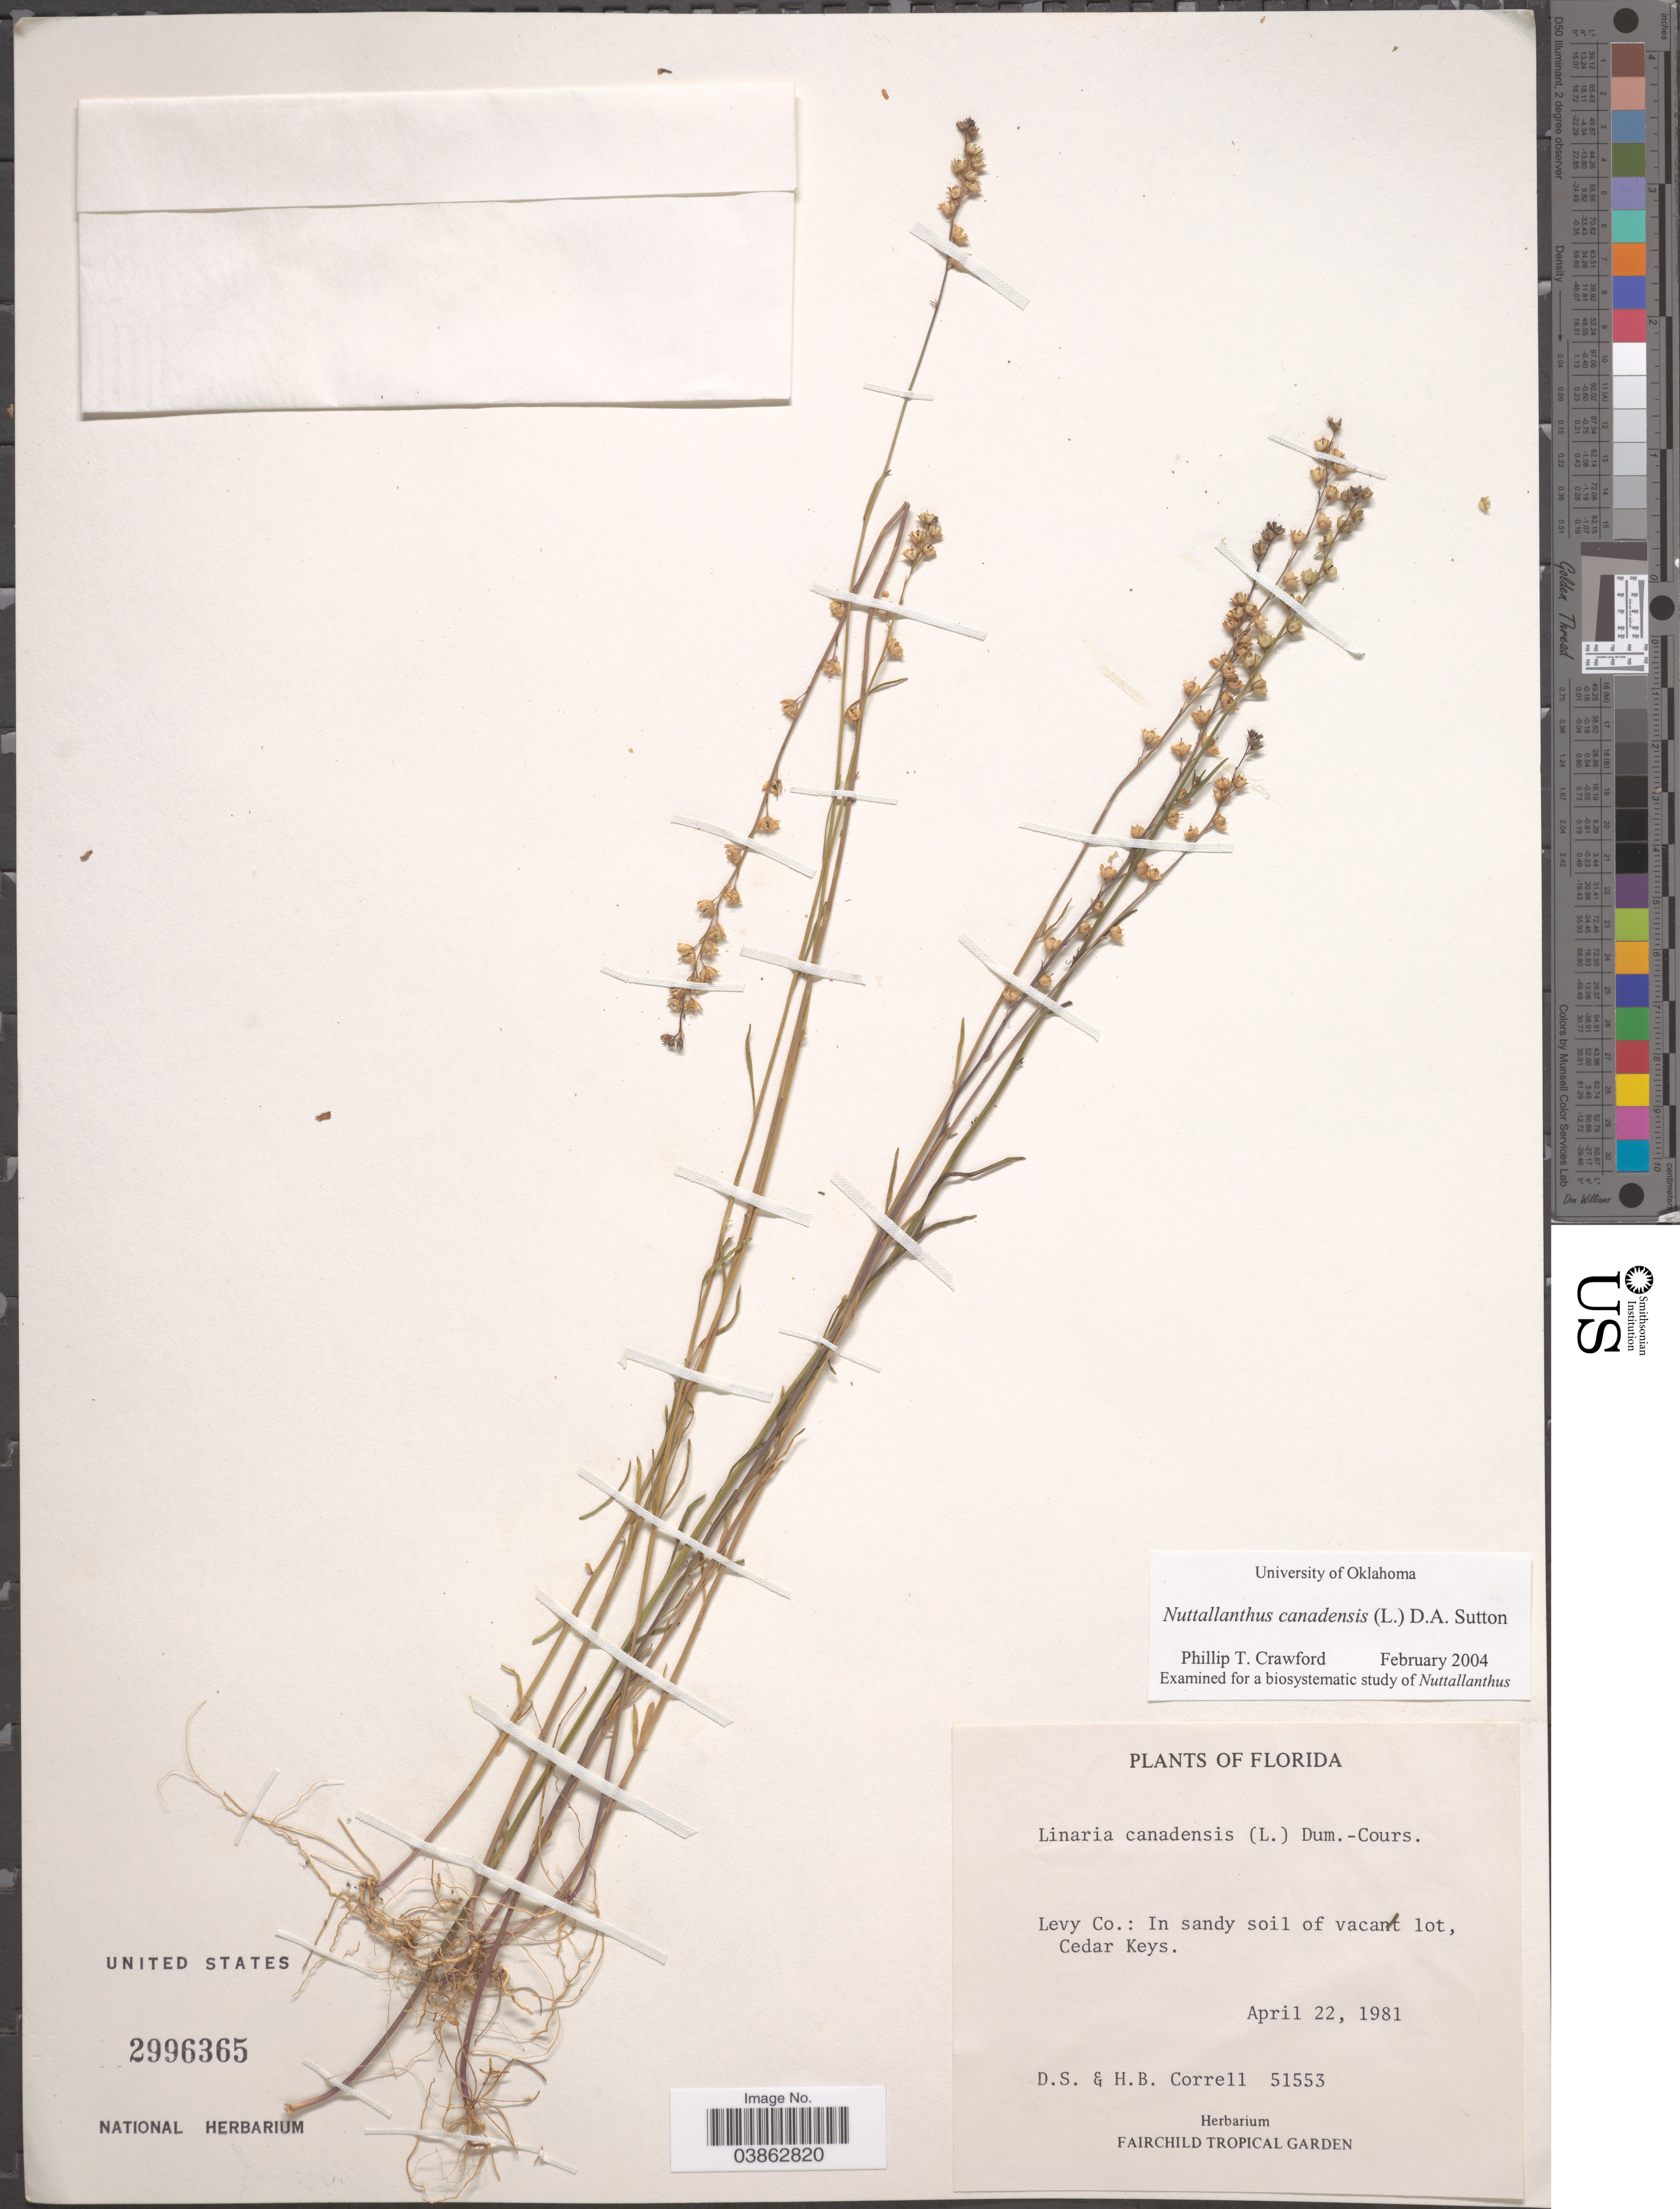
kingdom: Plantae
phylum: Tracheophyta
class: Magnoliopsida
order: Lamiales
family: Plantaginaceae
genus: Linaria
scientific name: Linaria canadensis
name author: (L.) Dum. Cours.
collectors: D. S. Correll & H. Correll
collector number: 51553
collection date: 1981-04-22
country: United States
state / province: Florida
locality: Levy Co.: In sandy soil of vacant lot, Cedar Keys.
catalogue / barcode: US 2996365